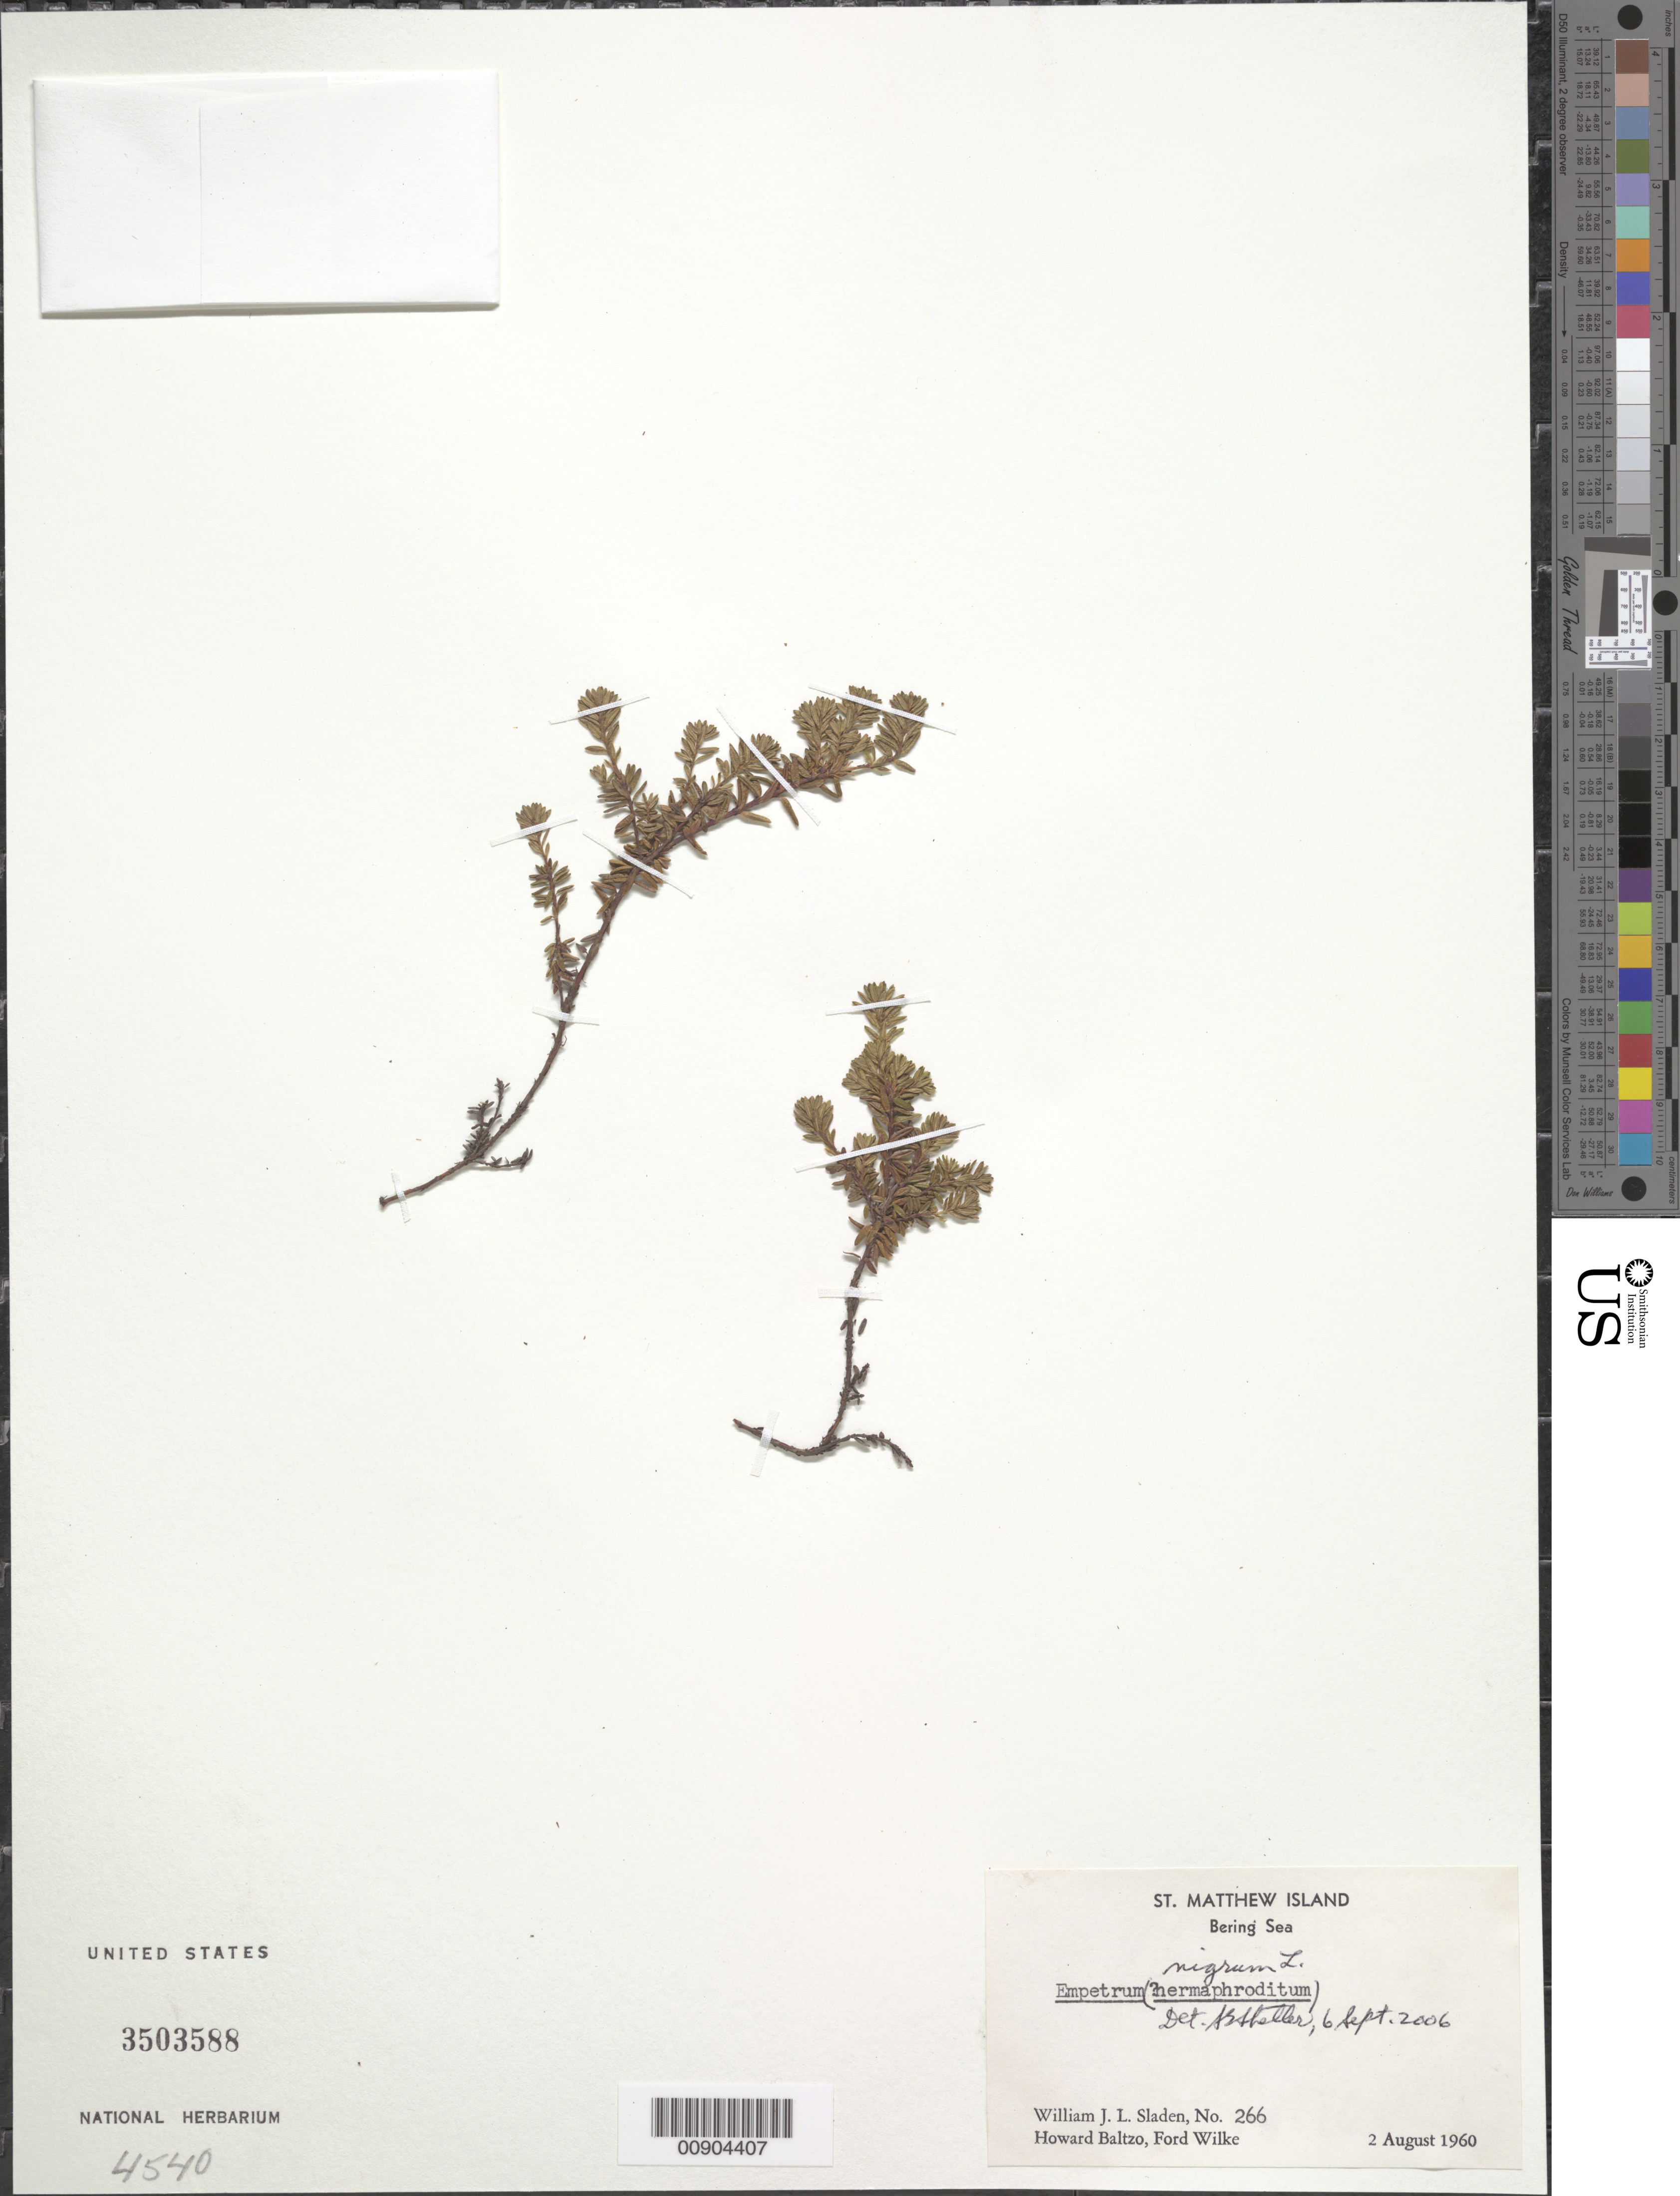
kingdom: Plantae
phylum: Tracheophyta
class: Magnoliopsida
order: Ericales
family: Ericaceae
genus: Empetrum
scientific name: Empetrum nigrum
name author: L.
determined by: Shetler, Stanwyn G., (US), NMNH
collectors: W. Sladen, H. Baltzo & F. Wilke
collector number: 266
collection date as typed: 02 Aug 1960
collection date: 1960-08-02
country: United States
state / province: Alaska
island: St. Matthew Island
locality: St. Matthew Island, Bering Sea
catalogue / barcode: US 3503588